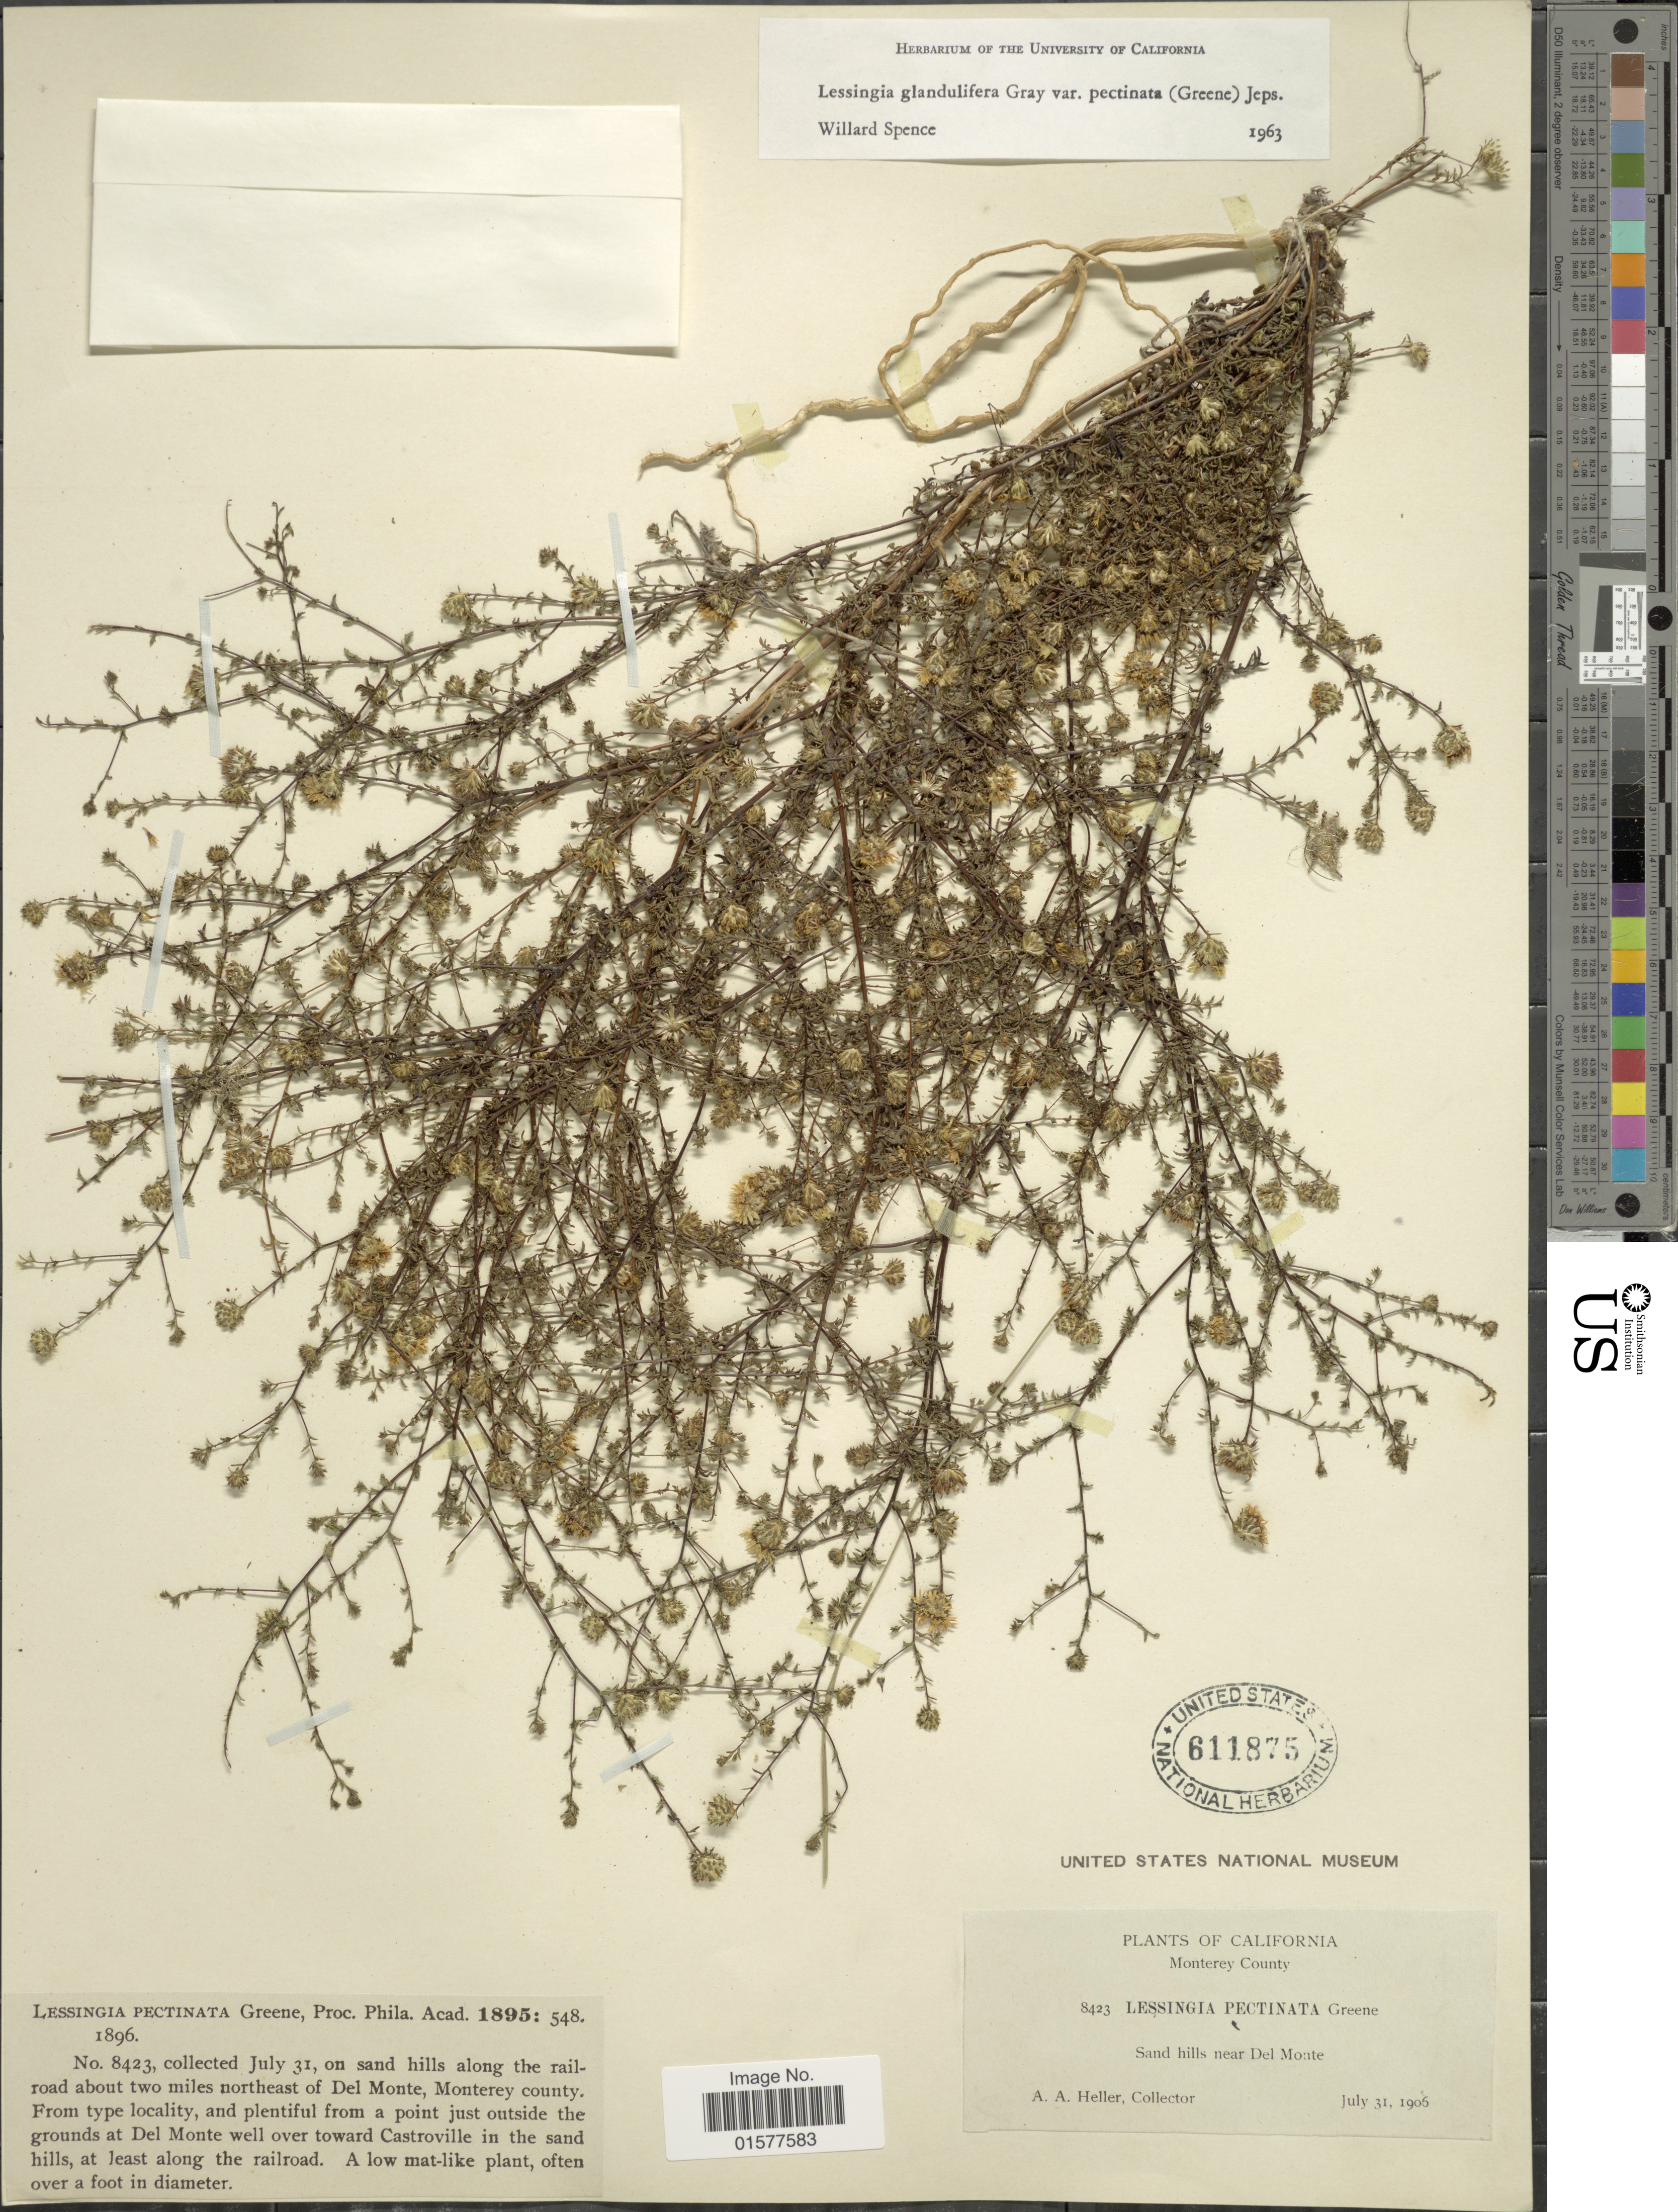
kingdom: Plantae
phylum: Tracheophyta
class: Magnoliopsida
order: Asterales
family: Asteraceae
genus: Lessingia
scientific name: Lessingia glandulifera var. pectinata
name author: A. Gray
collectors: A. A. Heller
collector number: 8423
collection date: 1906-07-31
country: United States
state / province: California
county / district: Monterey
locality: Monterey County, Sand hills near Del Monte, On sand hills along railroad about two miles northeast of Del Monte, Monterey county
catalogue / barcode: US 611875